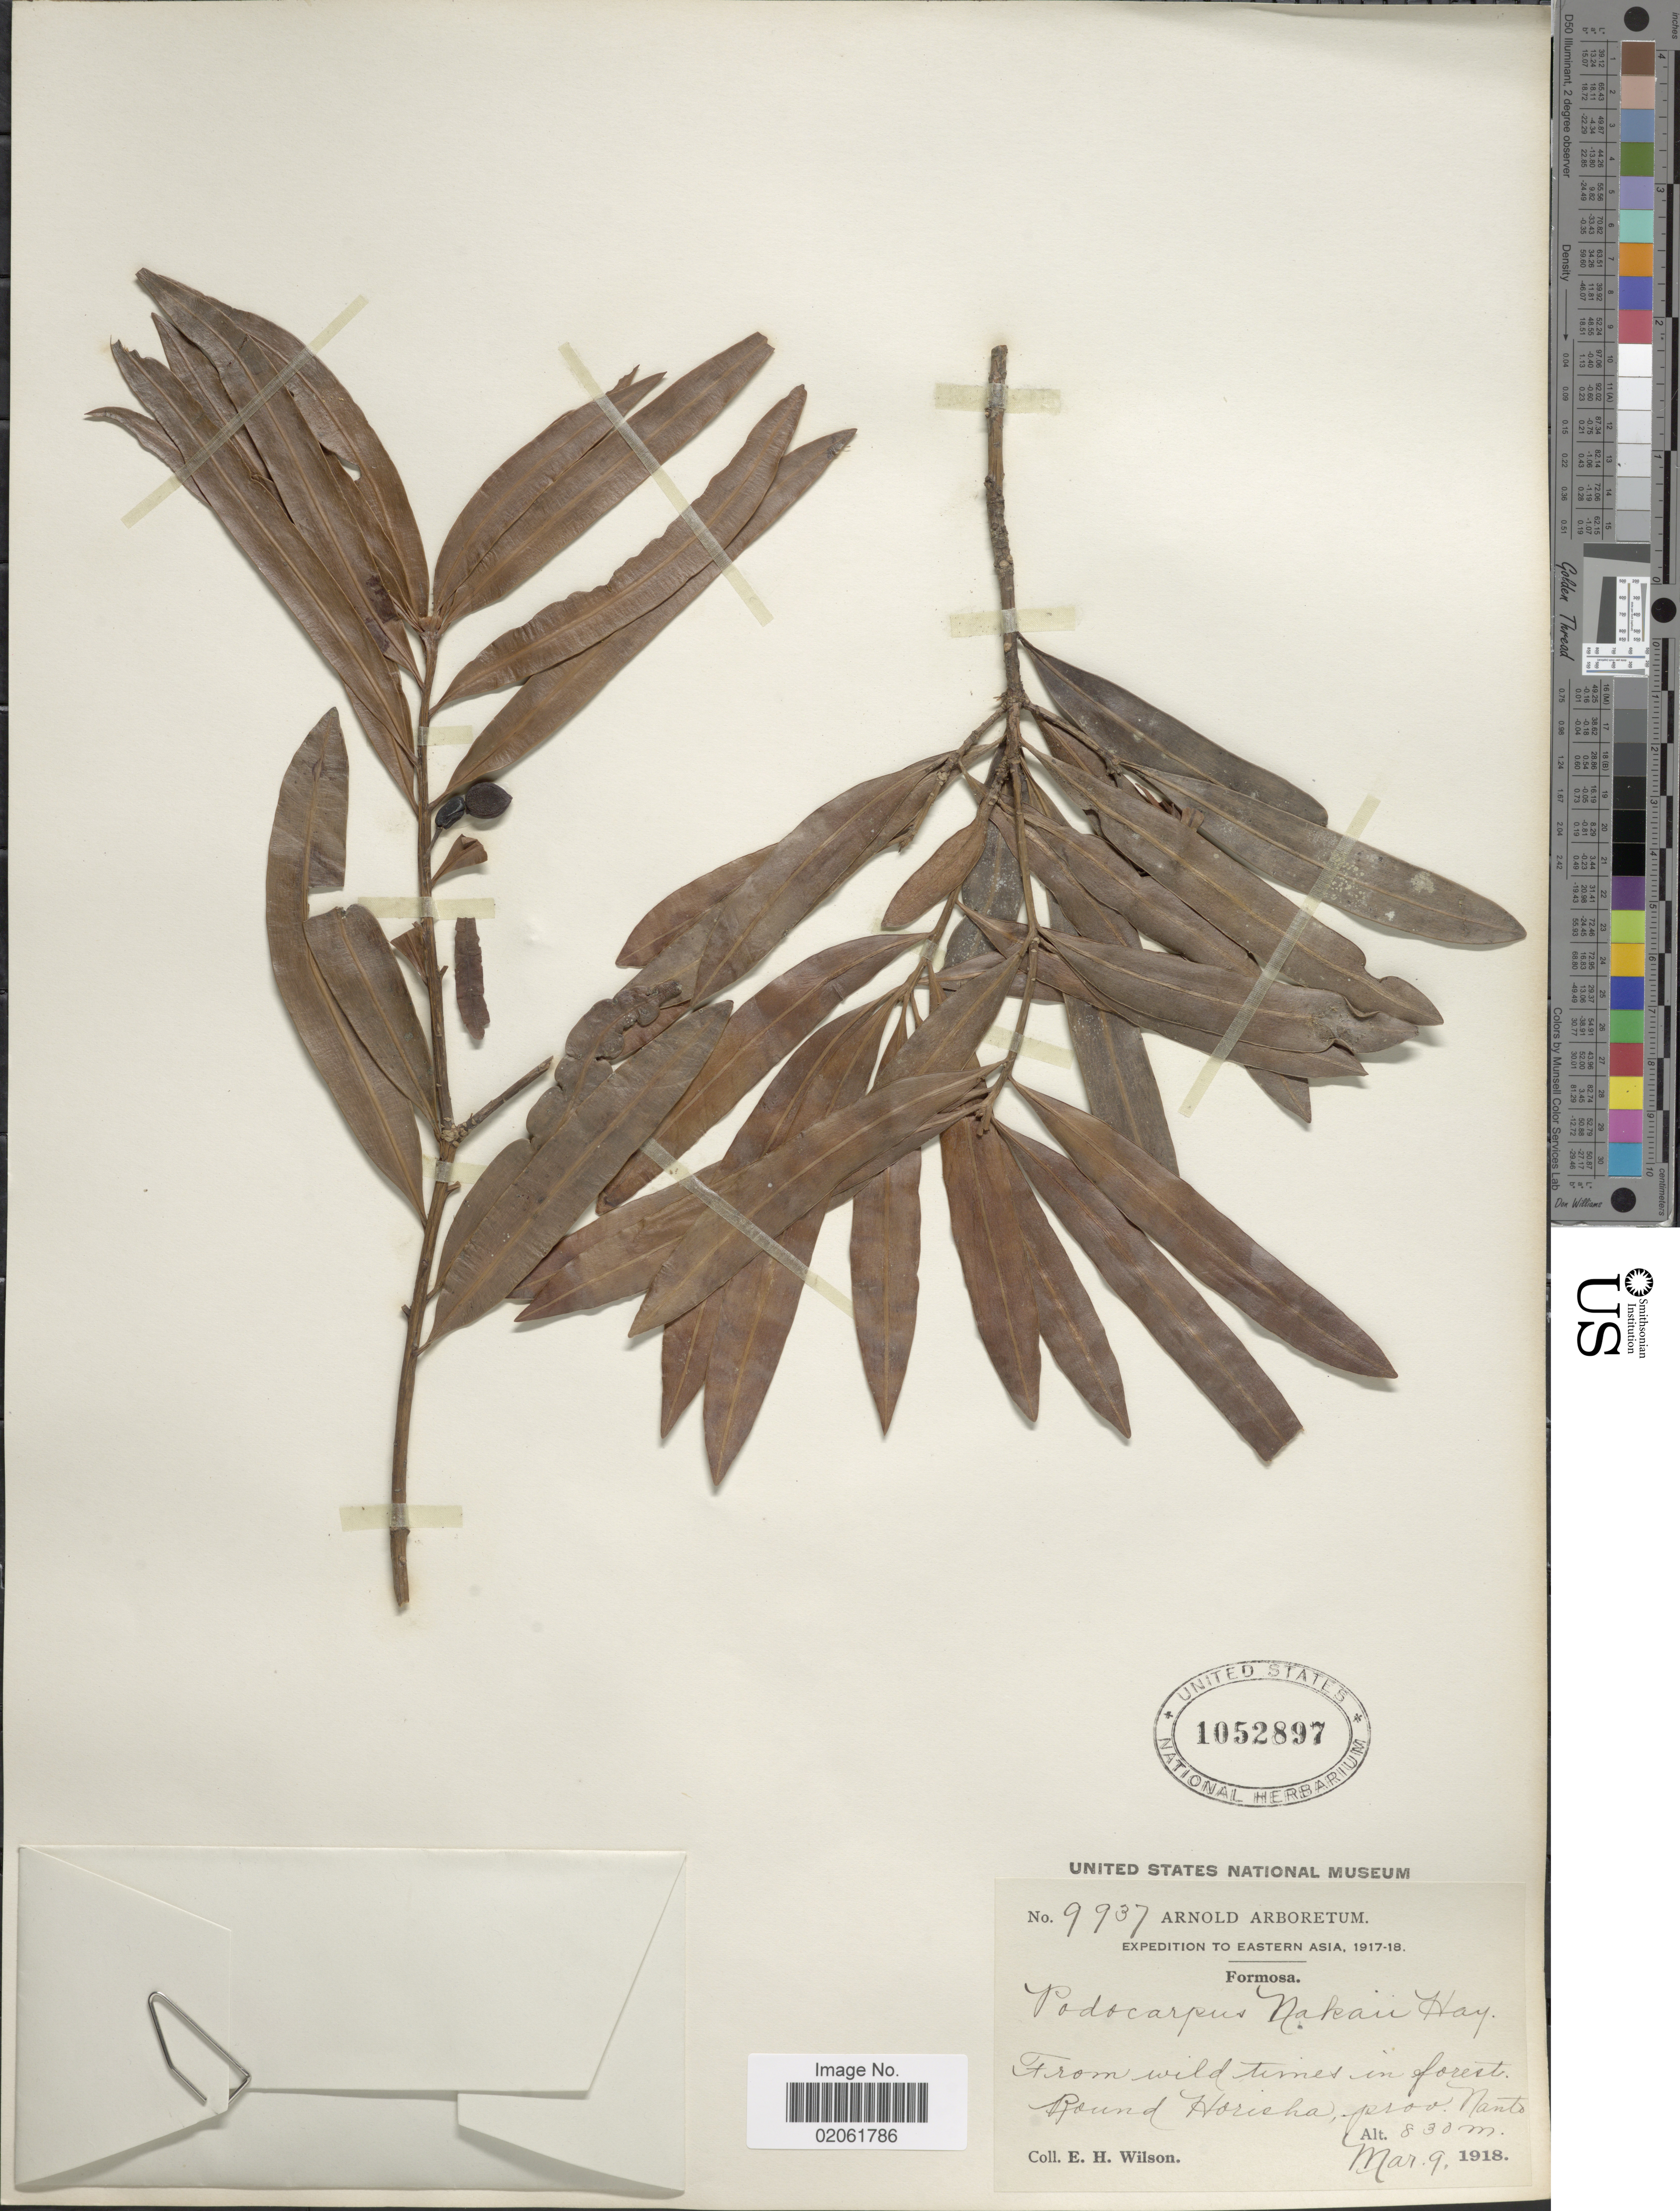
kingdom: Plantae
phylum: Tracheophyta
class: Pinopsida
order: Pinales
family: Podocarpaceae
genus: Podocarpus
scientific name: Podocarpus macrophyllus var. maki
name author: Siebold & Zucc.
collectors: E. Wilson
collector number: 9937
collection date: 1918-03-09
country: Taiwan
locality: Eastern Asia, Formosa, round Horisha, prov. Nanto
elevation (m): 830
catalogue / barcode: US 1052897